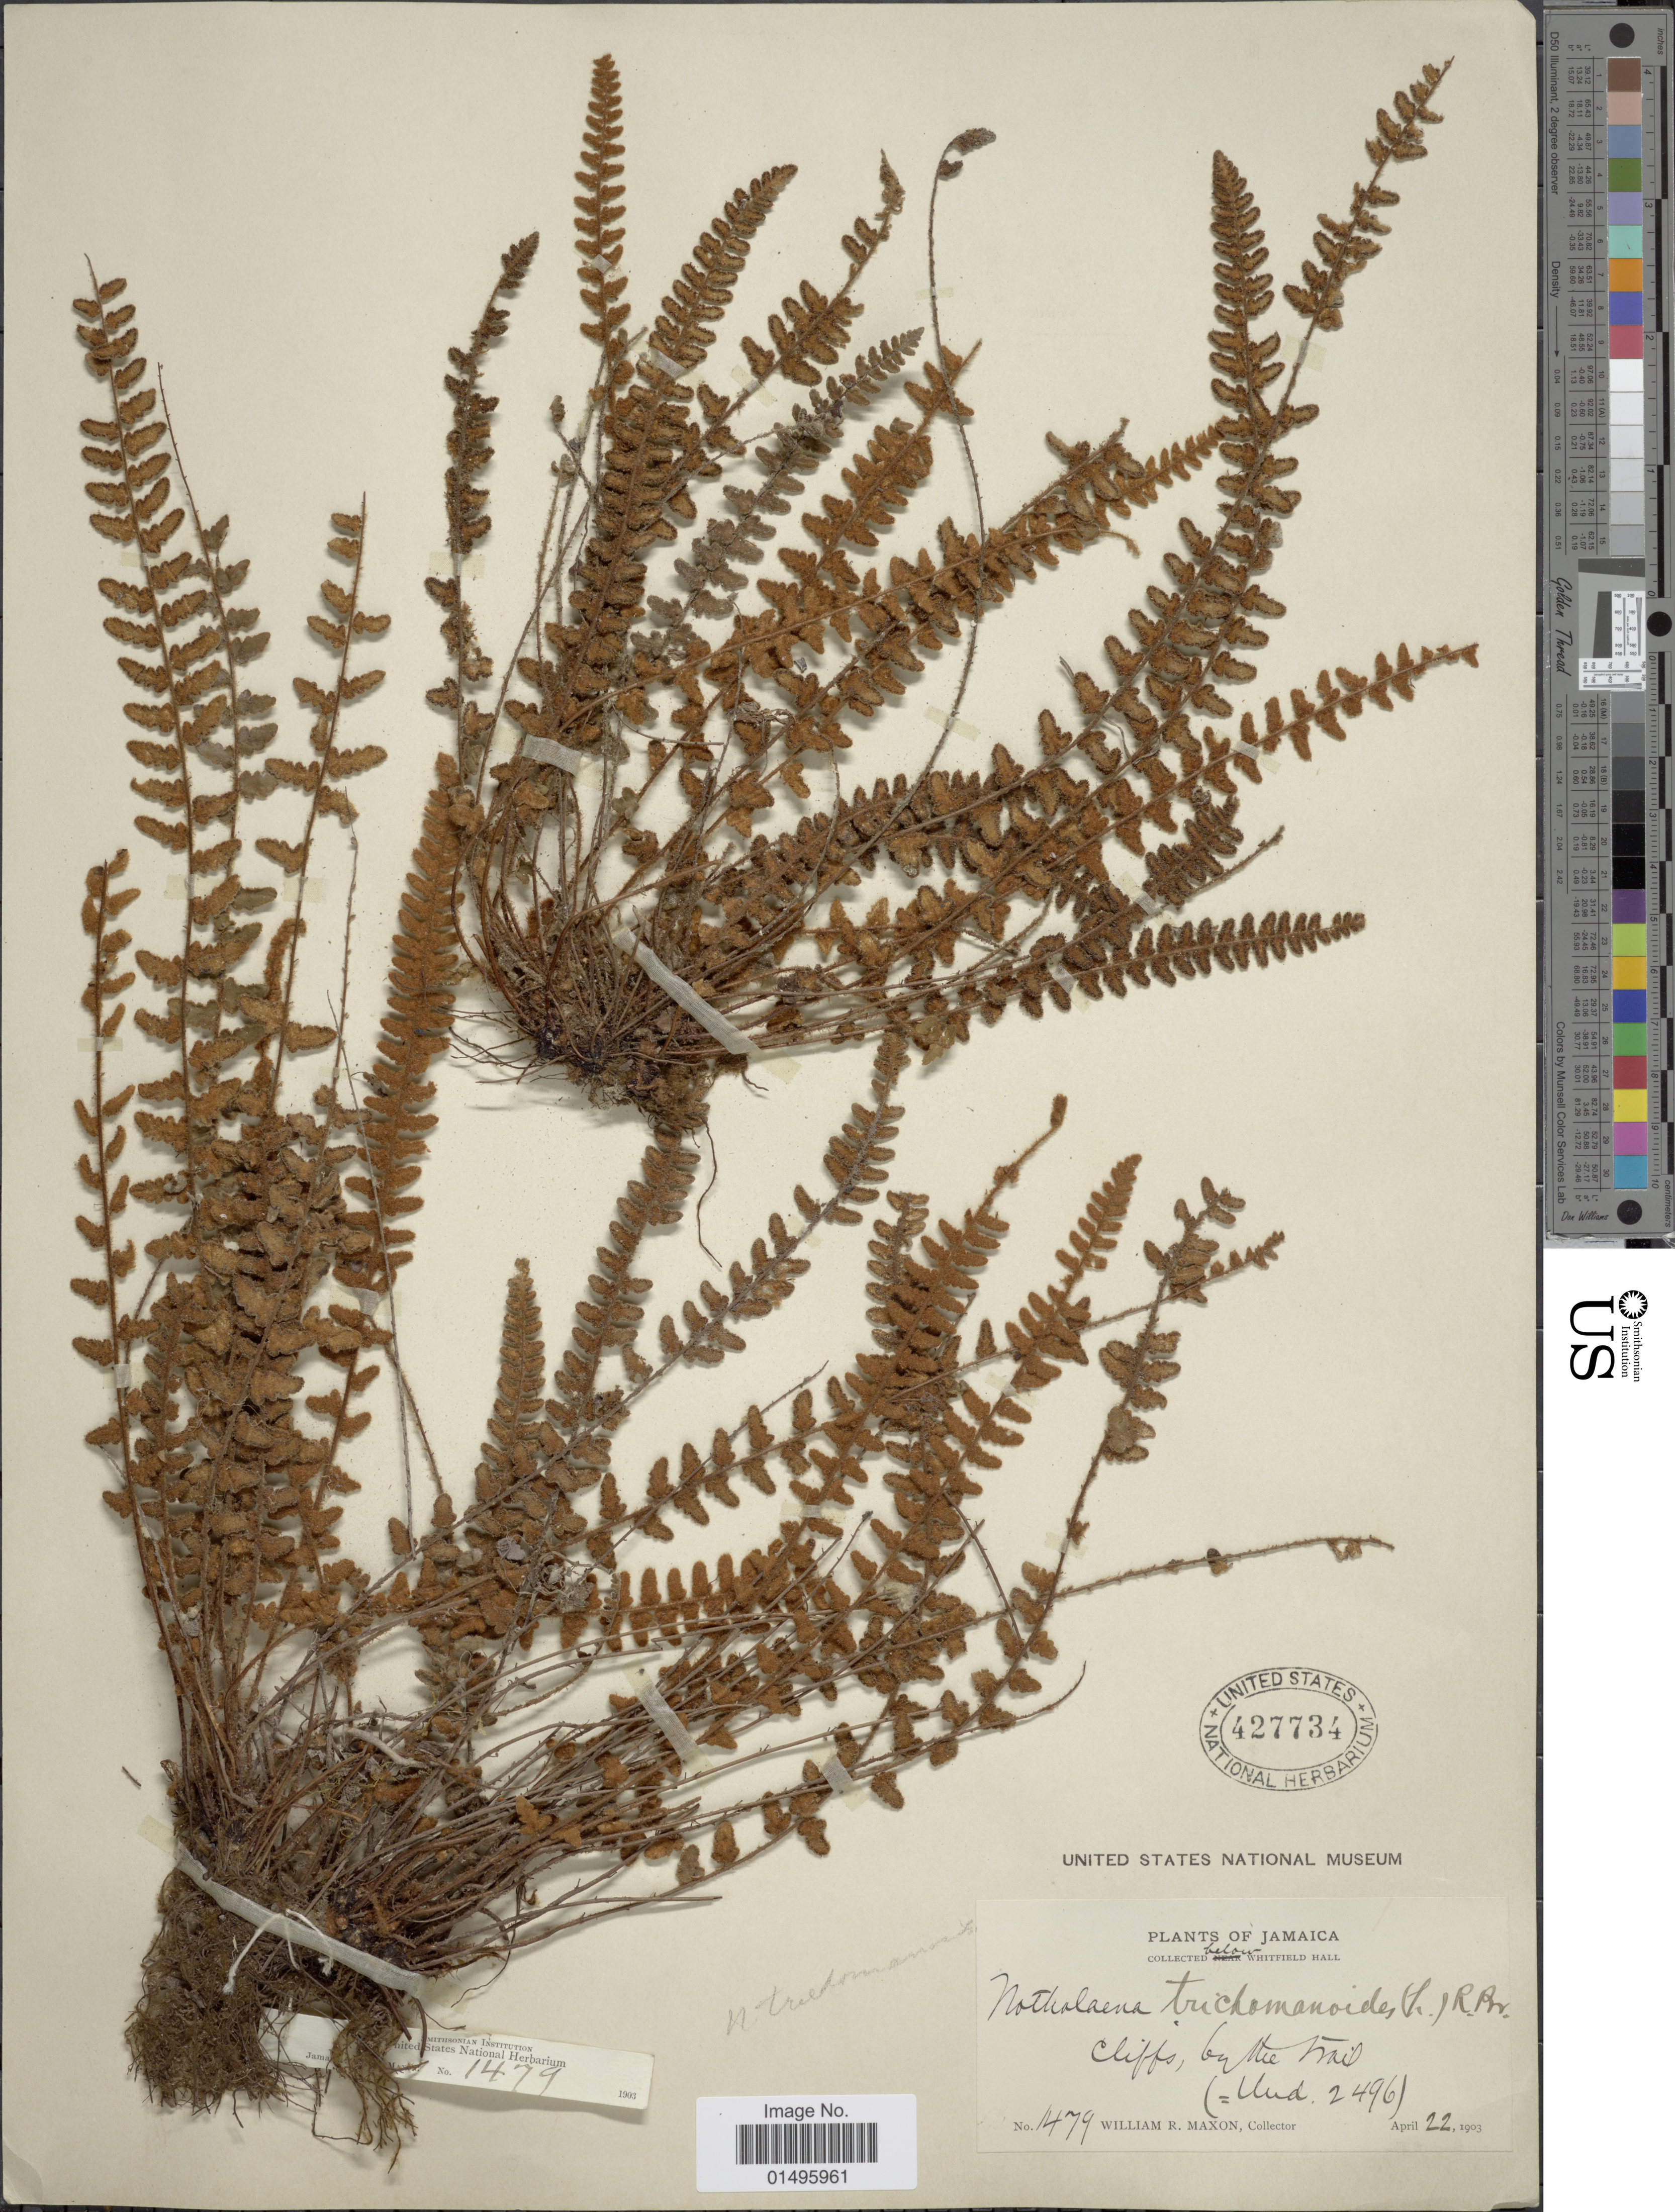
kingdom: Plantae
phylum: Tracheophyta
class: Polypodiopsida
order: Polypodiales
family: Pteridaceae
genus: Notholaena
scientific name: Notholaena trichomanoides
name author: (L.) Desv.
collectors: W. R. Maxon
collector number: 1479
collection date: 1903-04-22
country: Jamaica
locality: Jamaica, below Whitfield Hall.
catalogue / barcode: US 427734